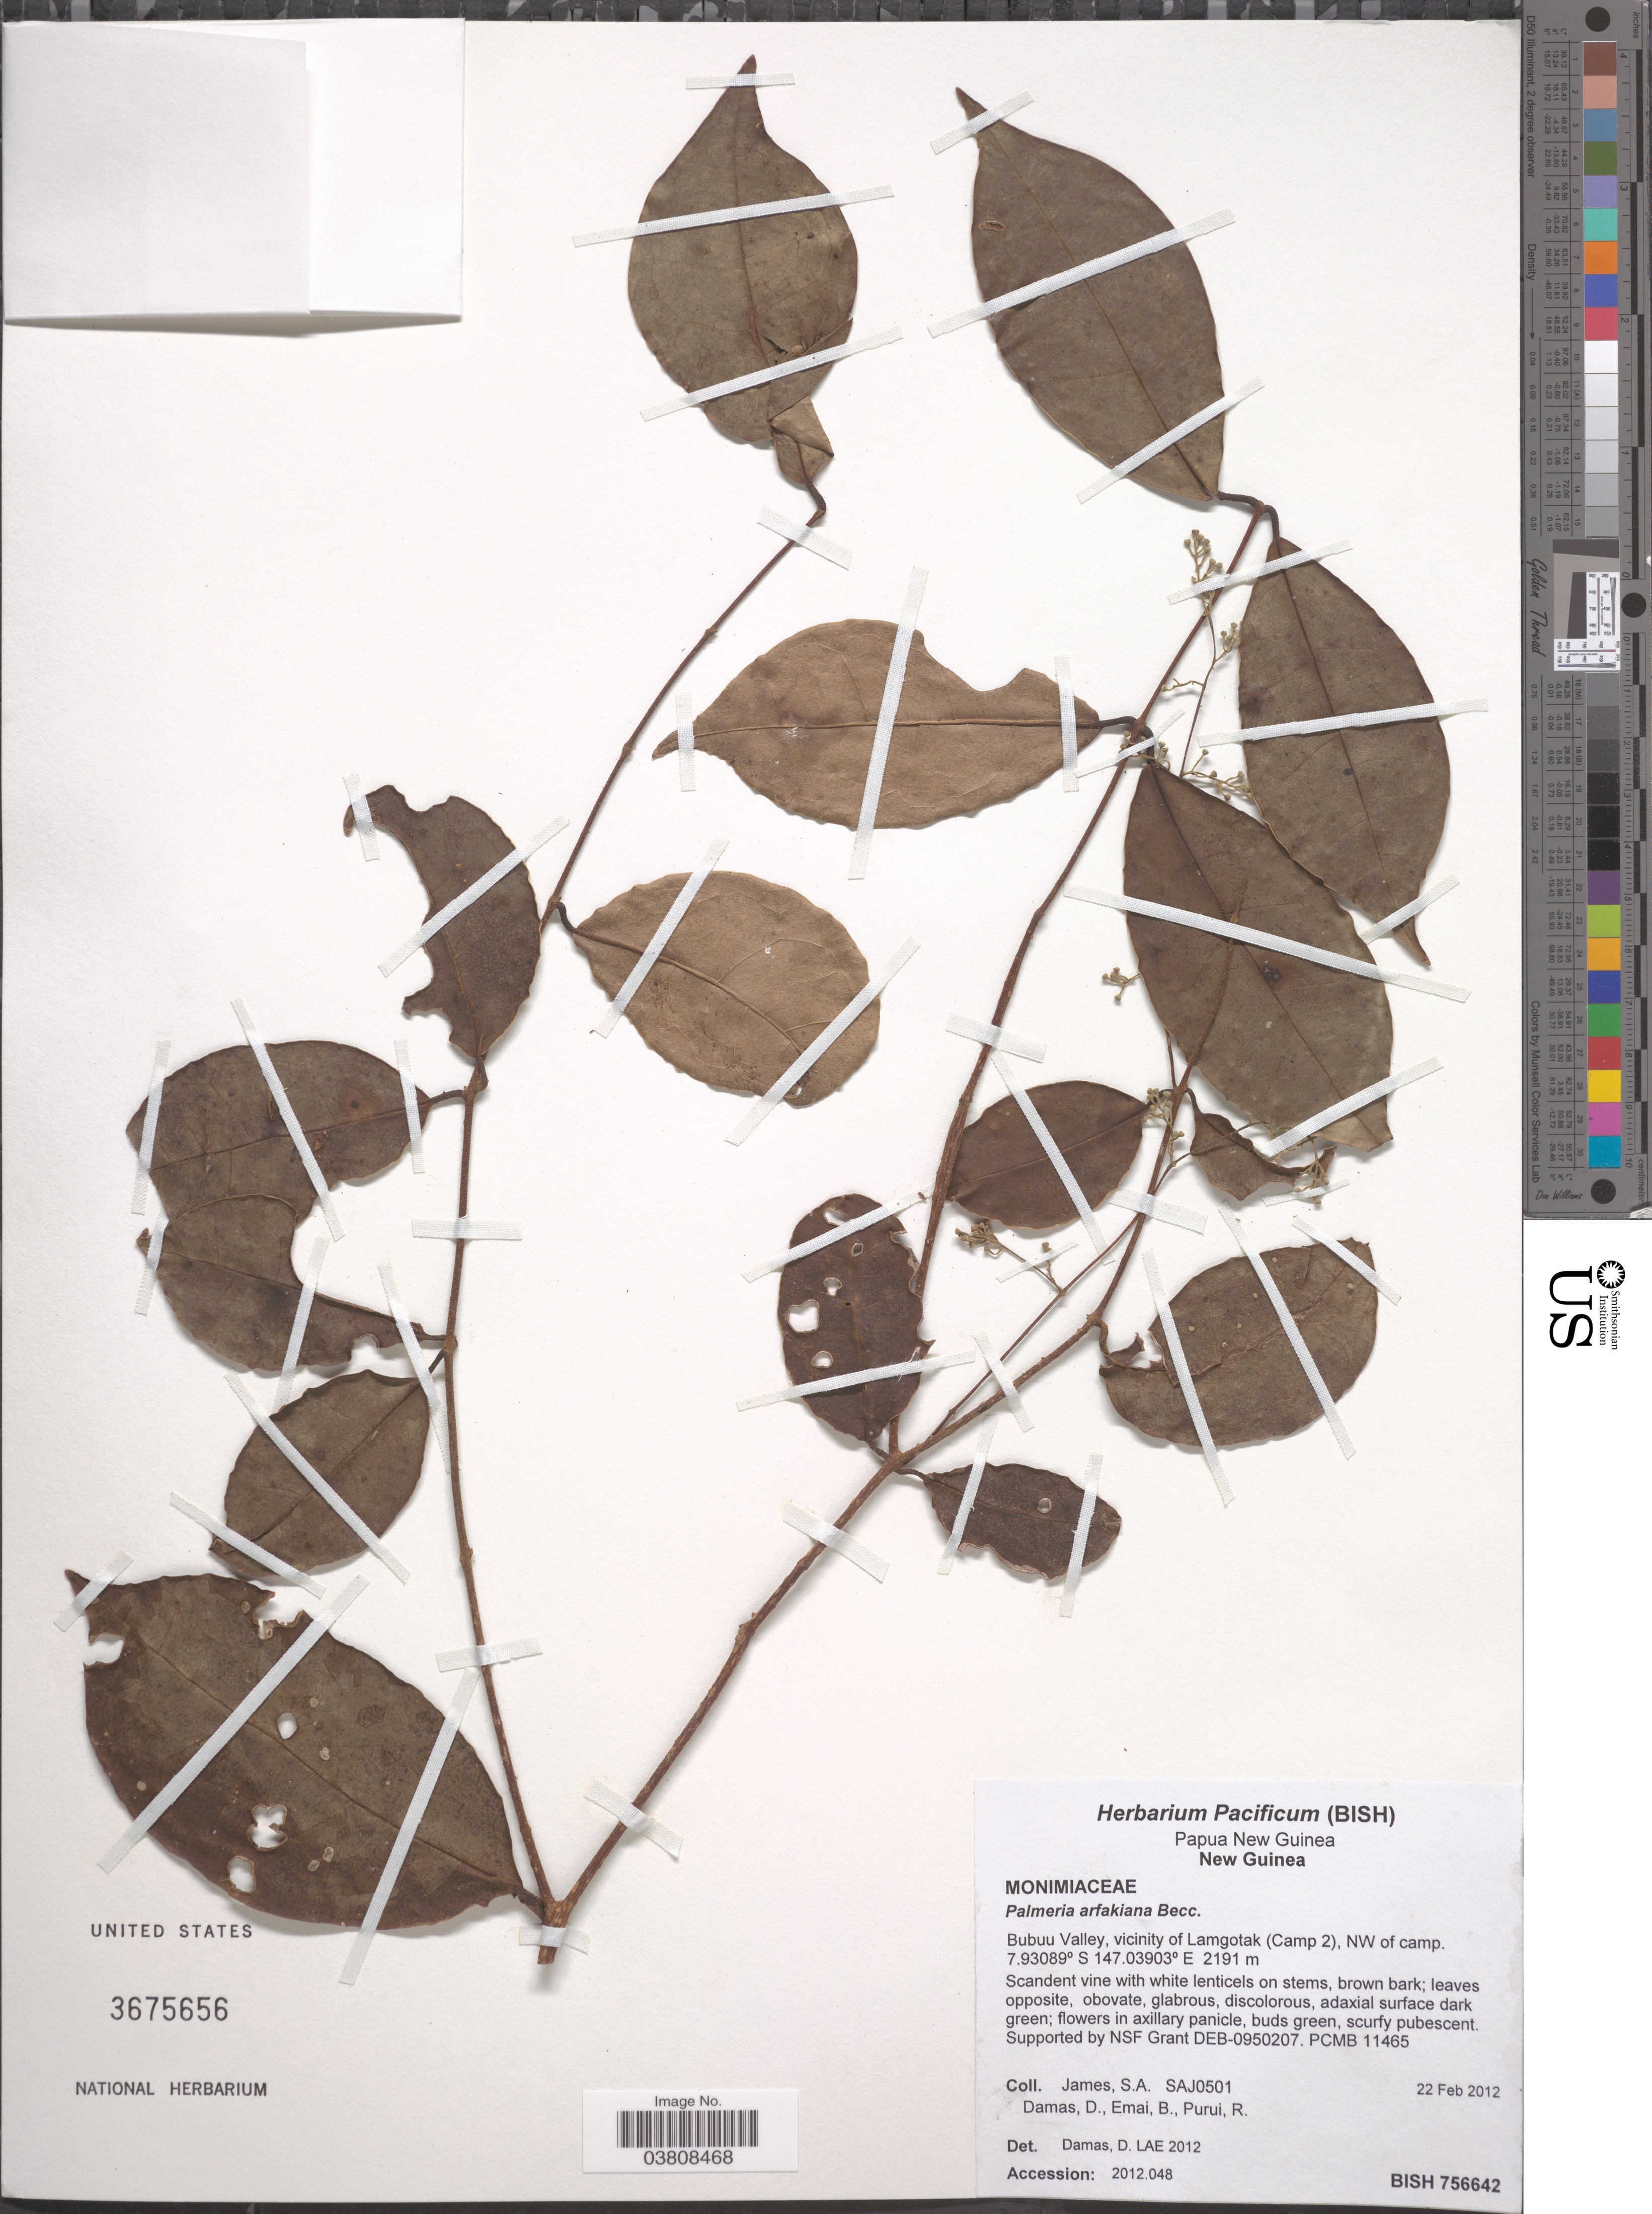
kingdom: Plantae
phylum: Tracheophyta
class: Magnoliopsida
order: Laurales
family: Monimiaceae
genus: Palmeria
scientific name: Palmeria arfakiana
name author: Becc. & A.C. Sm.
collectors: S. James, D. Damas, B. Emai & R. Purui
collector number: SAJ0501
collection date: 2012-02-22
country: Papua New Guinea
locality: New Guinea. Bubuu Valley, vicinity of Lamgotak (Camp 2), NW of camp.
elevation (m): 2191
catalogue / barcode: US 3675656